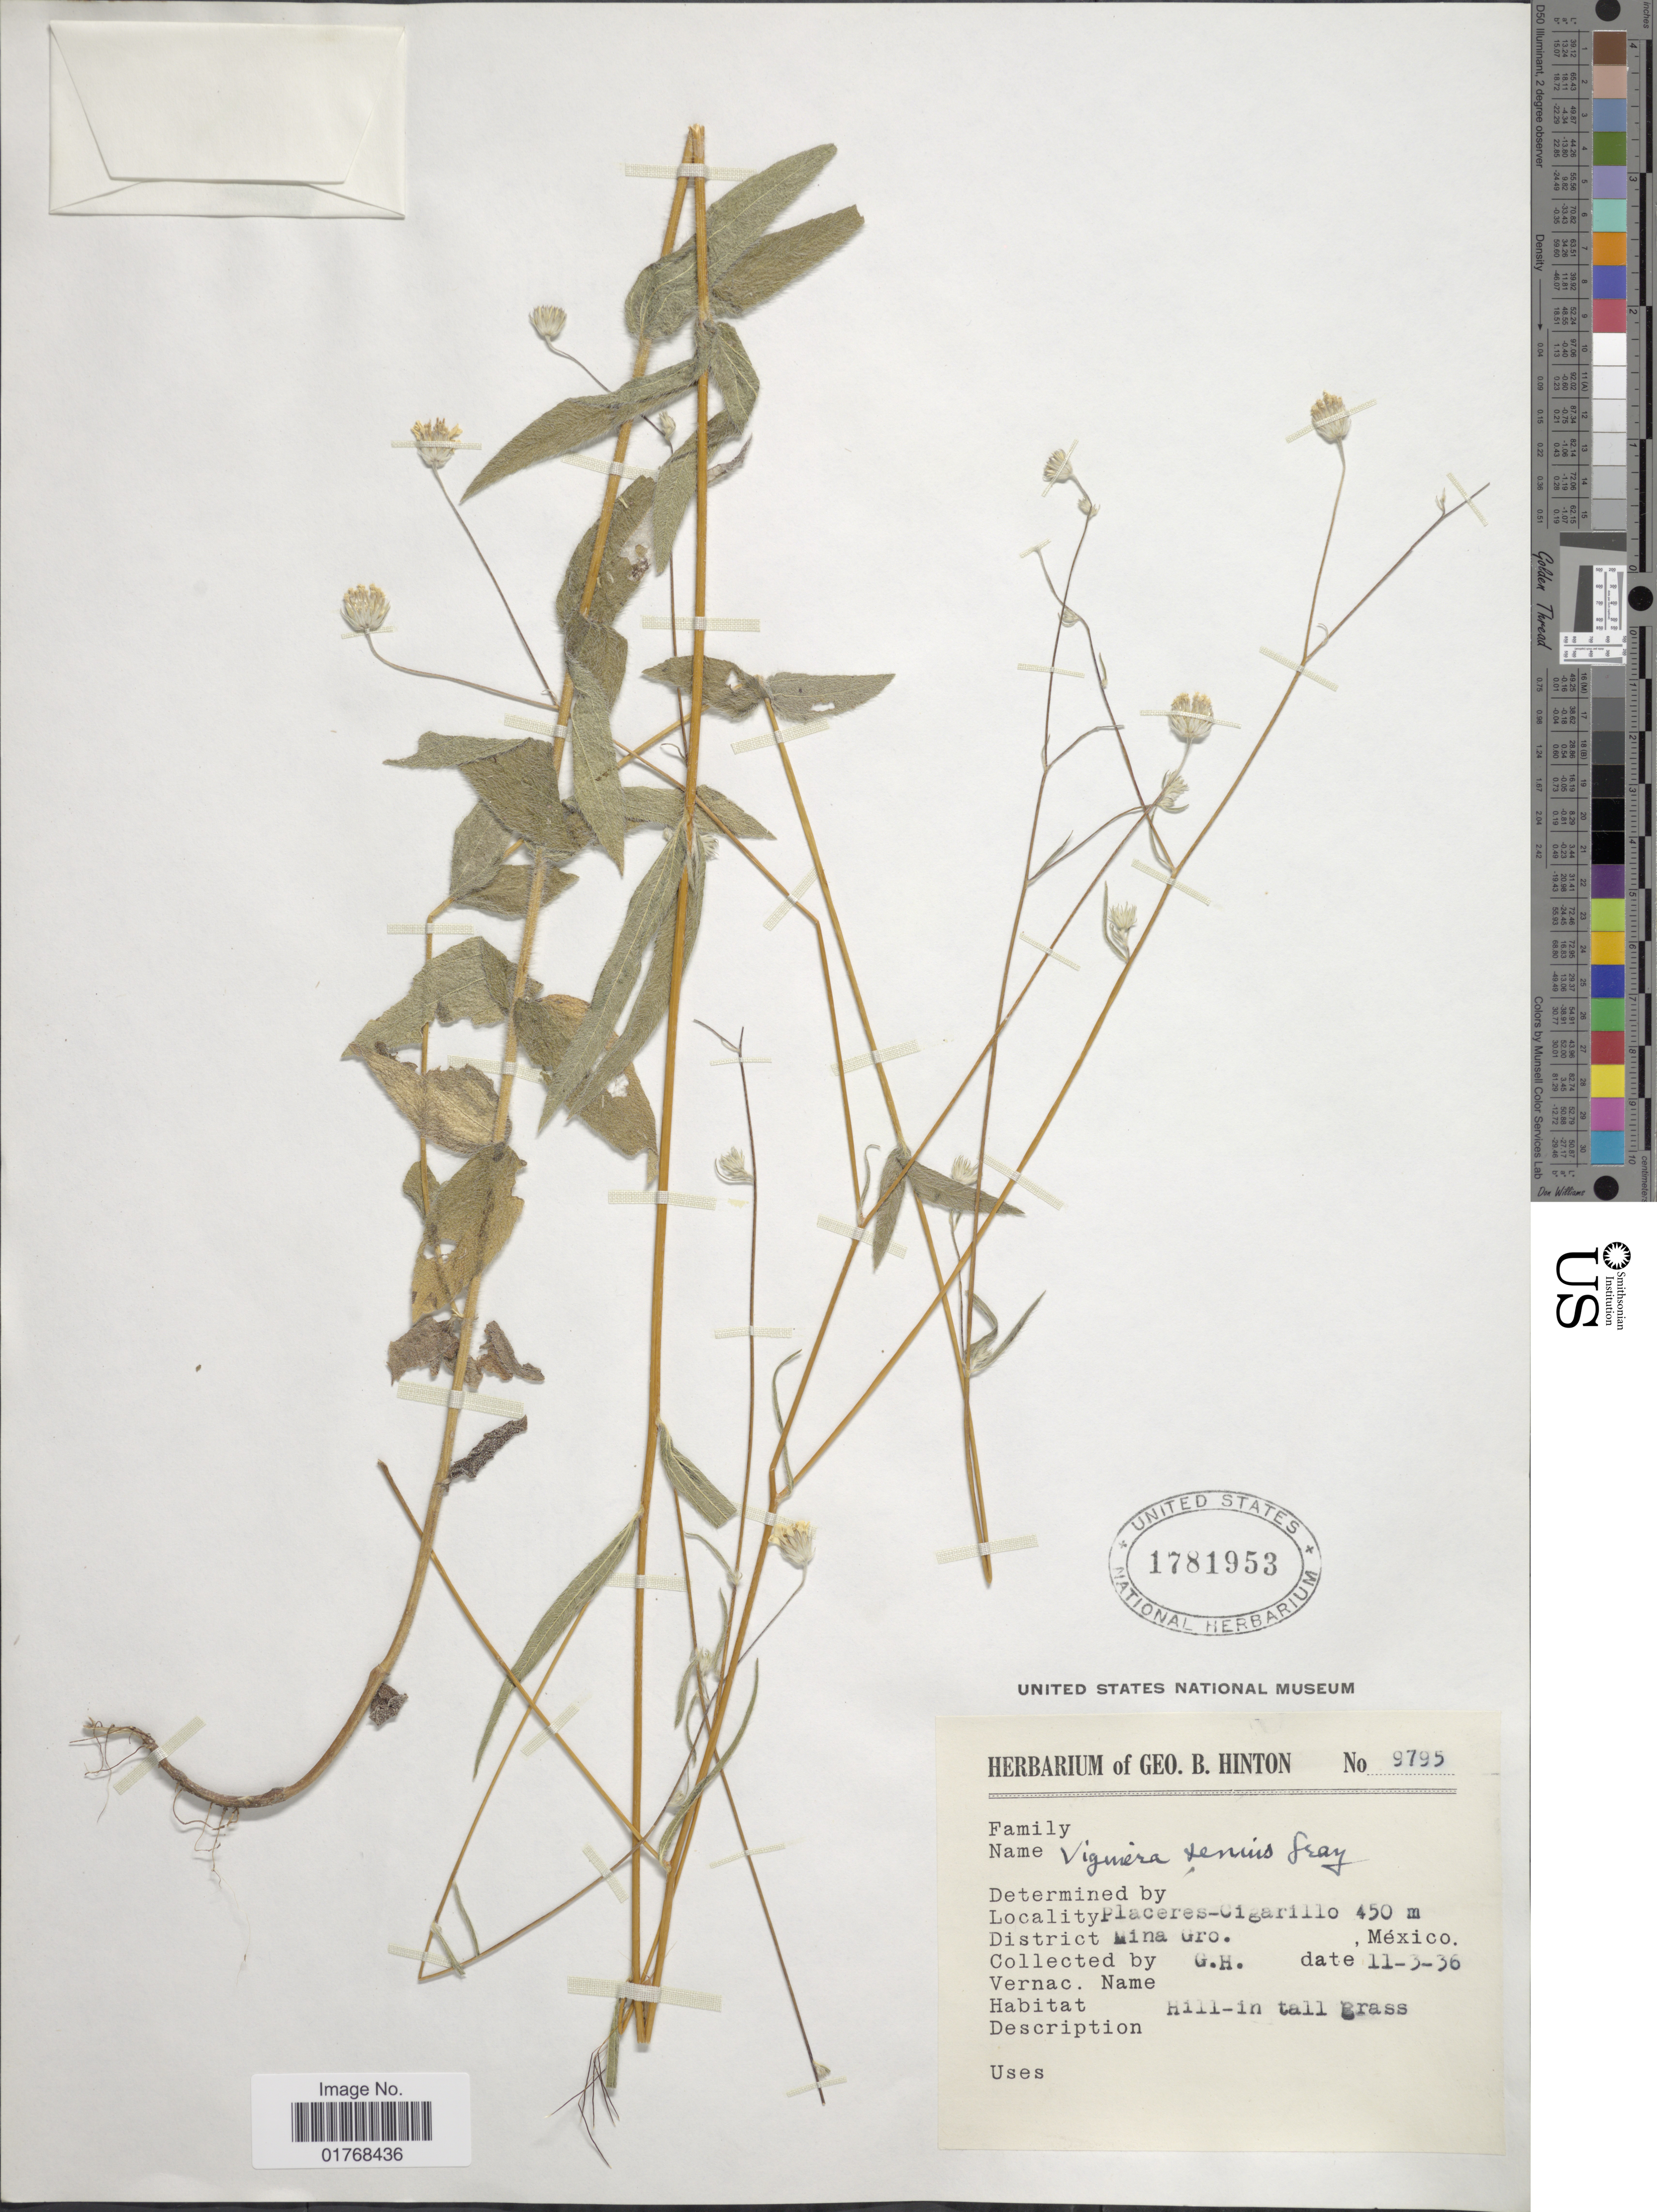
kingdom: Plantae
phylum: Tracheophyta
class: Magnoliopsida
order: Asterales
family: Asteraceae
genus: Viguiera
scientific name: Viguiera tenuis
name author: A. Gray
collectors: G. B. Hinton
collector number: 9795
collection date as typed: Transcribed d/m/y: 3/11/36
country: Mexico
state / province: Guerrero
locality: Placeres-Gigarillo. District Mina Gro., México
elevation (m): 450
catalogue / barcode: US 1781953